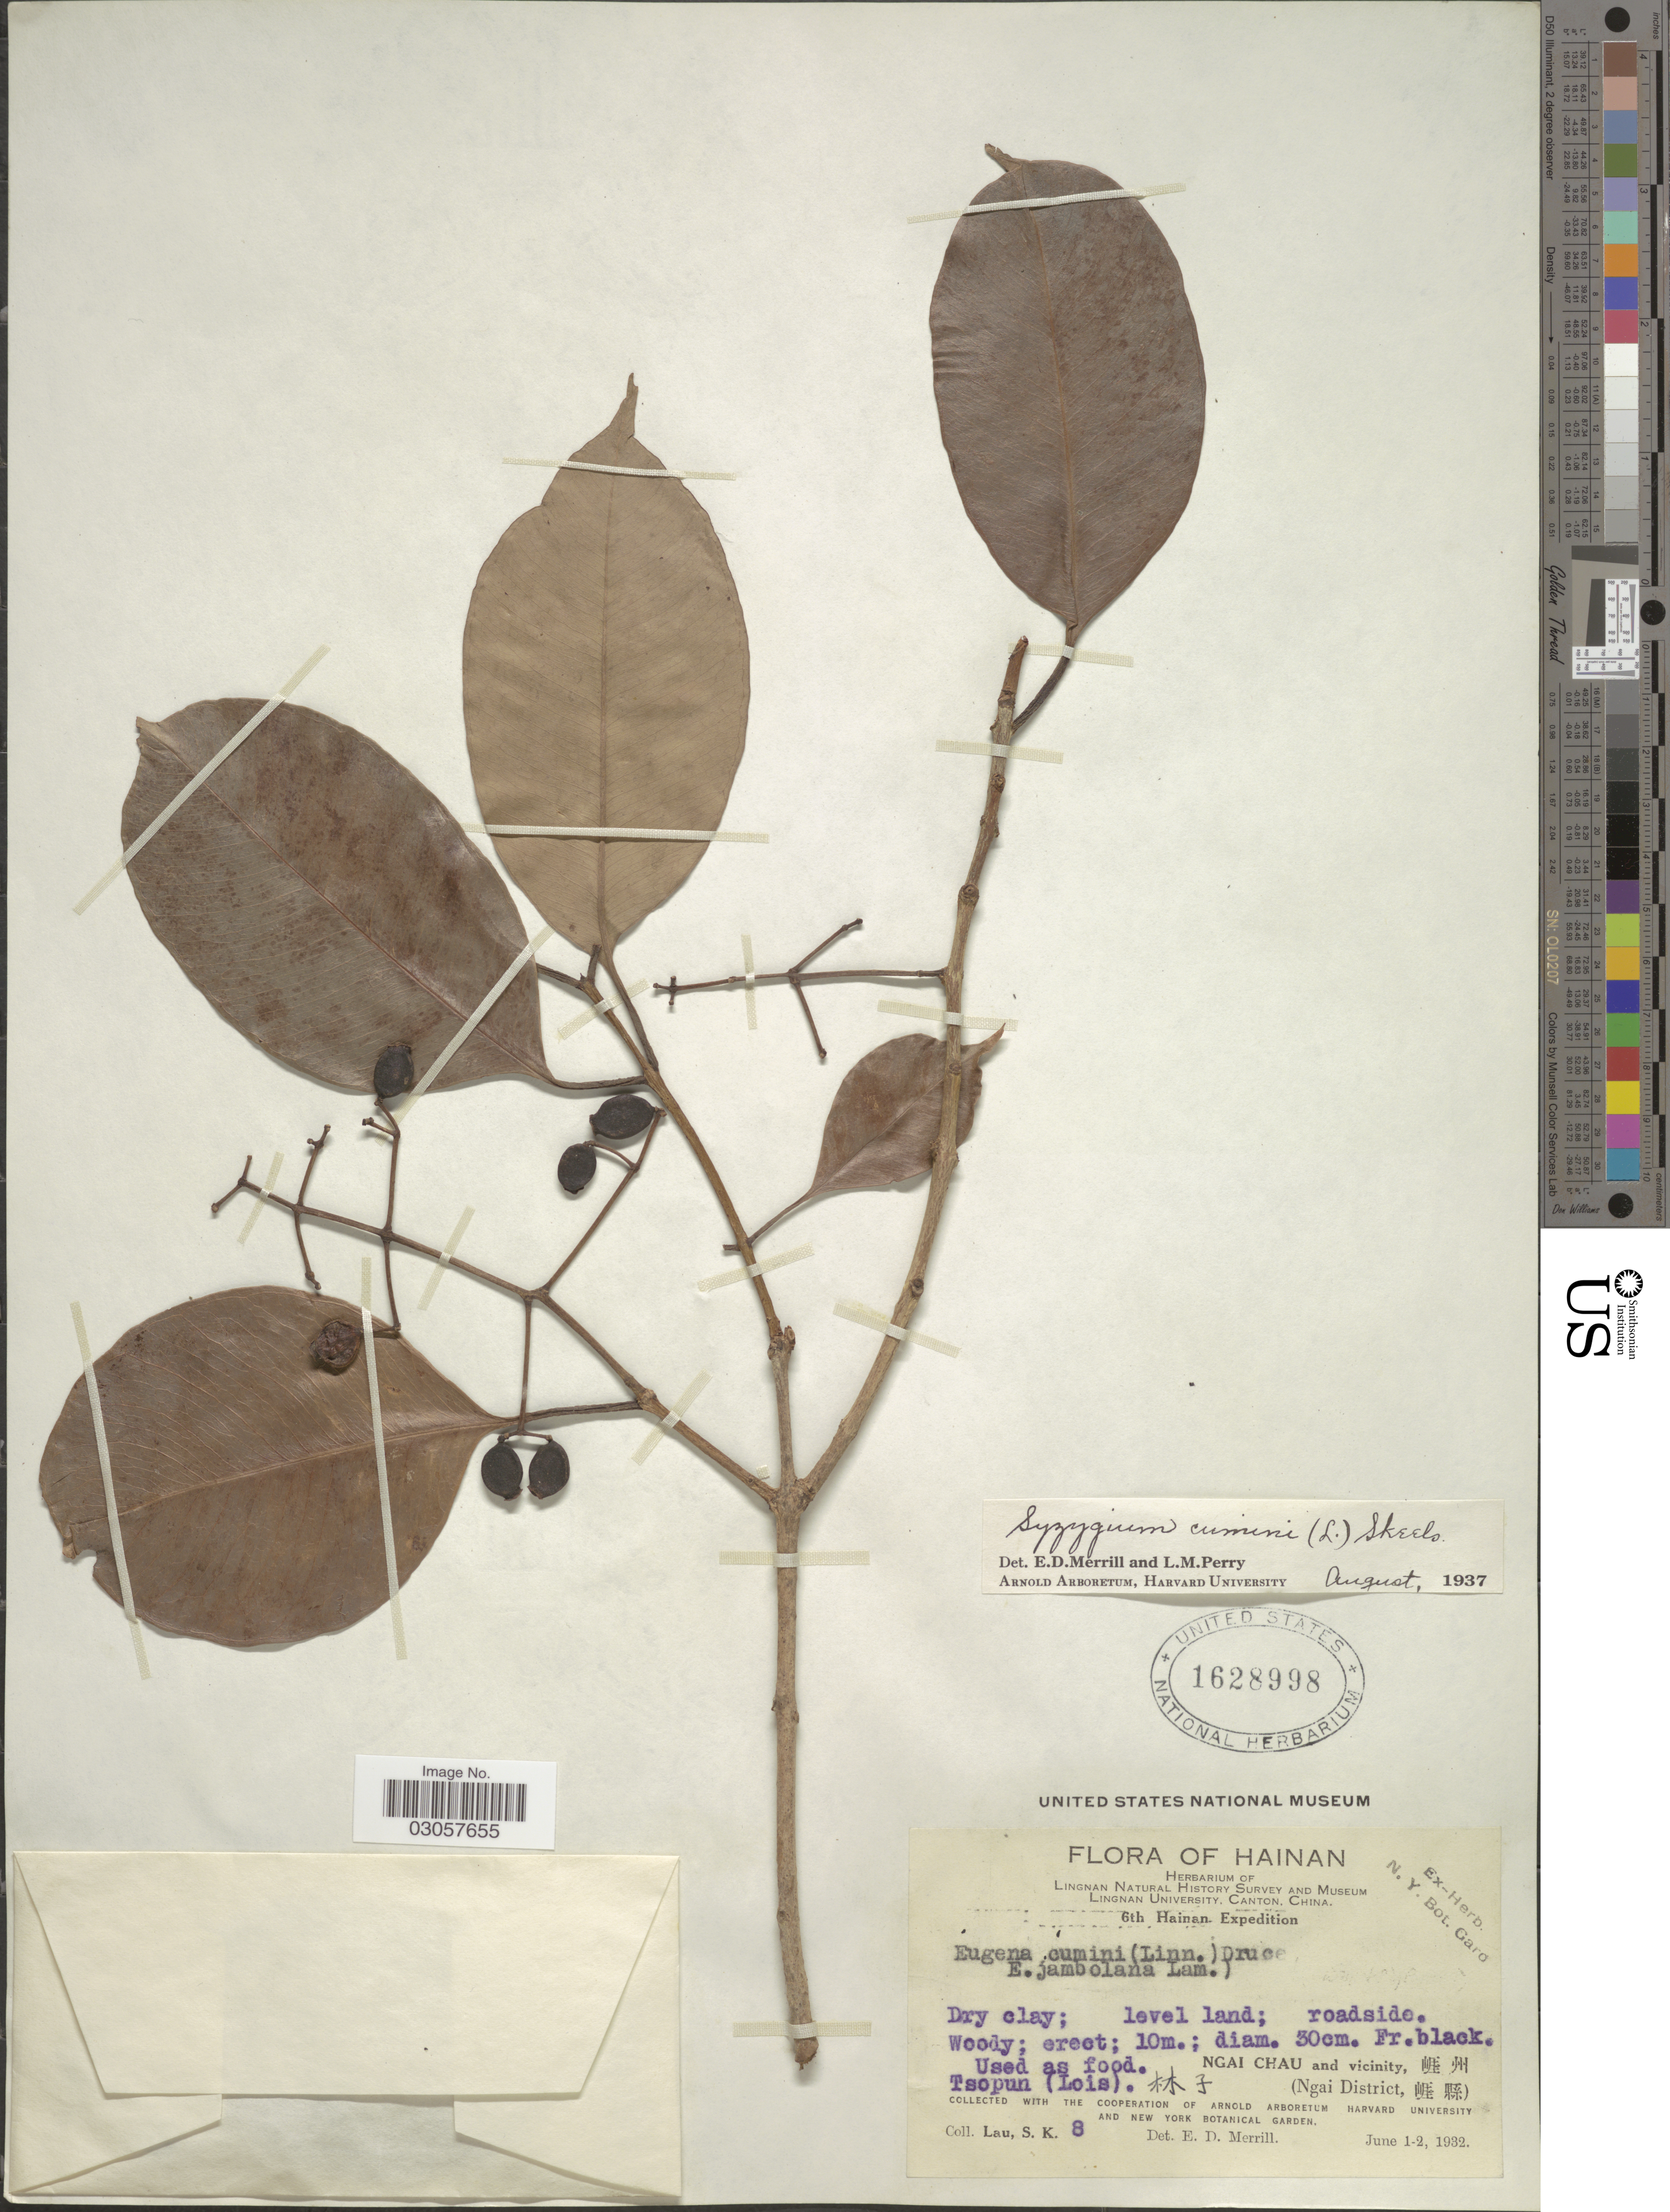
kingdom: Plantae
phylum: Tracheophyta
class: Magnoliopsida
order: Myrtales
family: Myrtaceae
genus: Syzygium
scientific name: Syzygium cumini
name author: (L.) Skeels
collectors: S. K. Lau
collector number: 8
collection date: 1932-06-01/1932-06-02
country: China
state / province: Hainan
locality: Ngai Chau and vicinity (Ngai District.)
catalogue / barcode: US 1628998